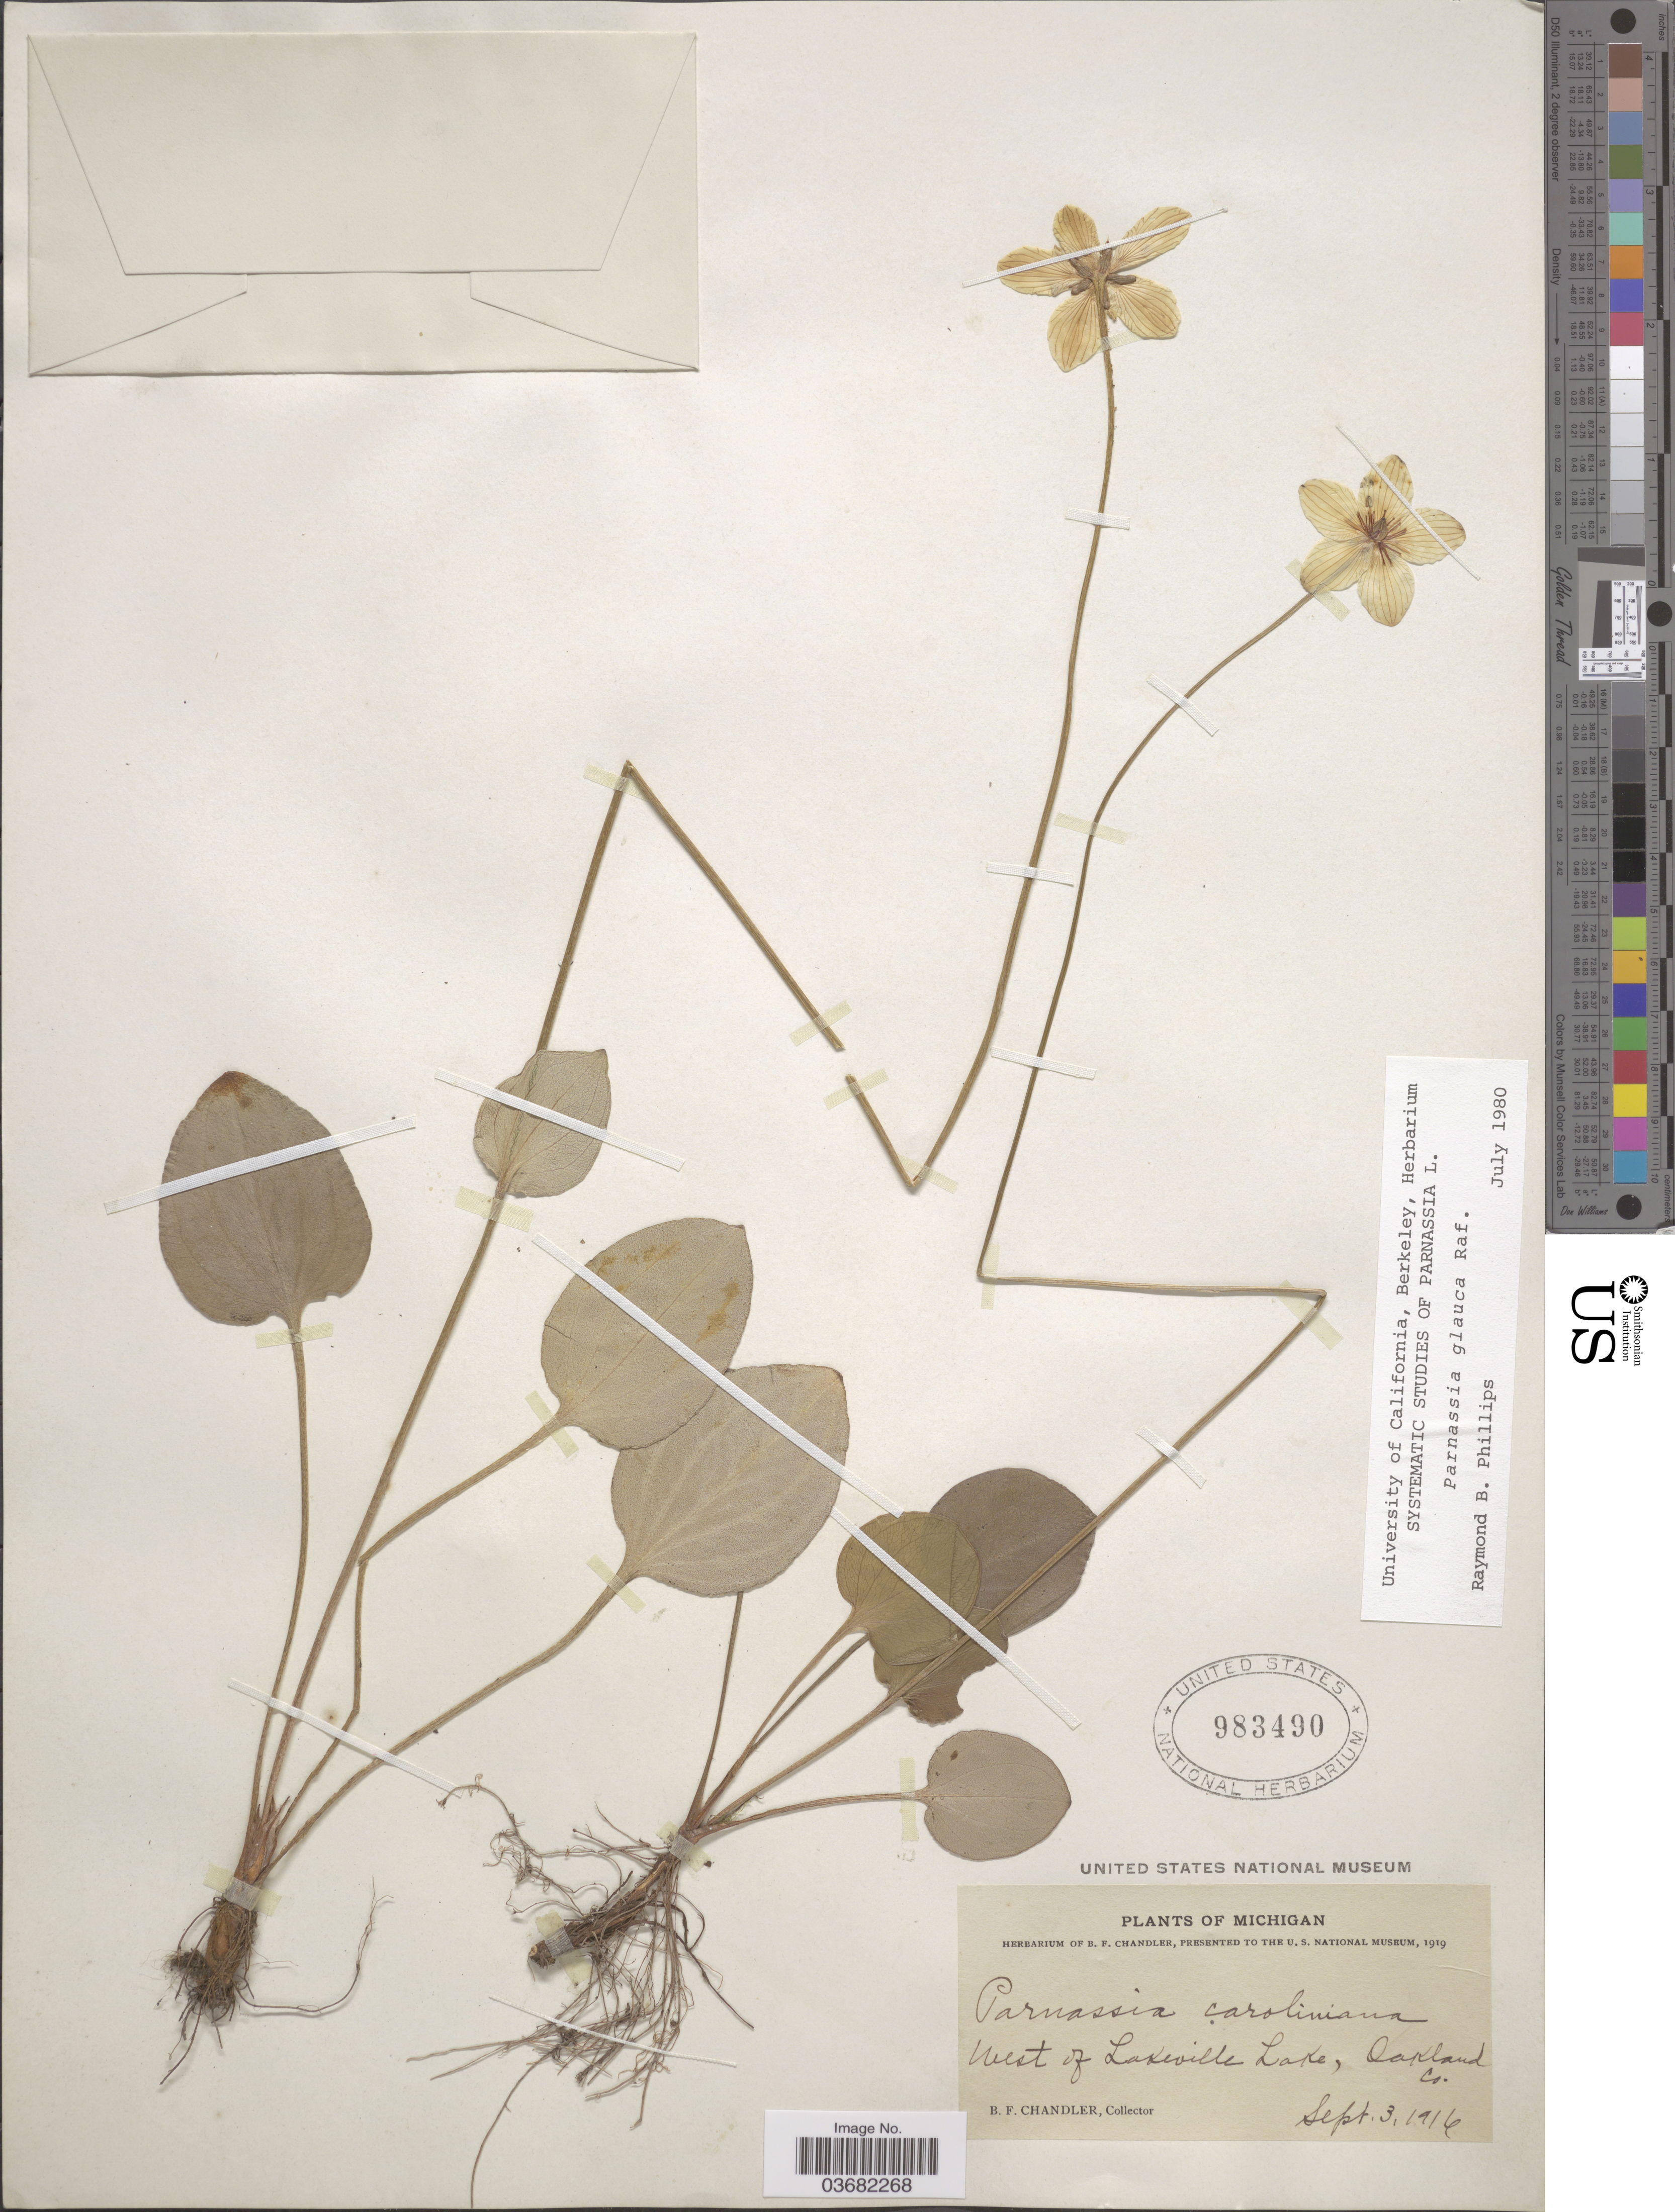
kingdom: Plantae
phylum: Tracheophyta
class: Magnoliopsida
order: Celastrales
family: Parnassiaceae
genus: Parnassia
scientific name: Parnassia glauca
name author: Raf.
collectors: B. F. Chandler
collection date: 1916-09-03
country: United States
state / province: Michigan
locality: West of Lakeville lake, Oakland Co.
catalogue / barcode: US 983490